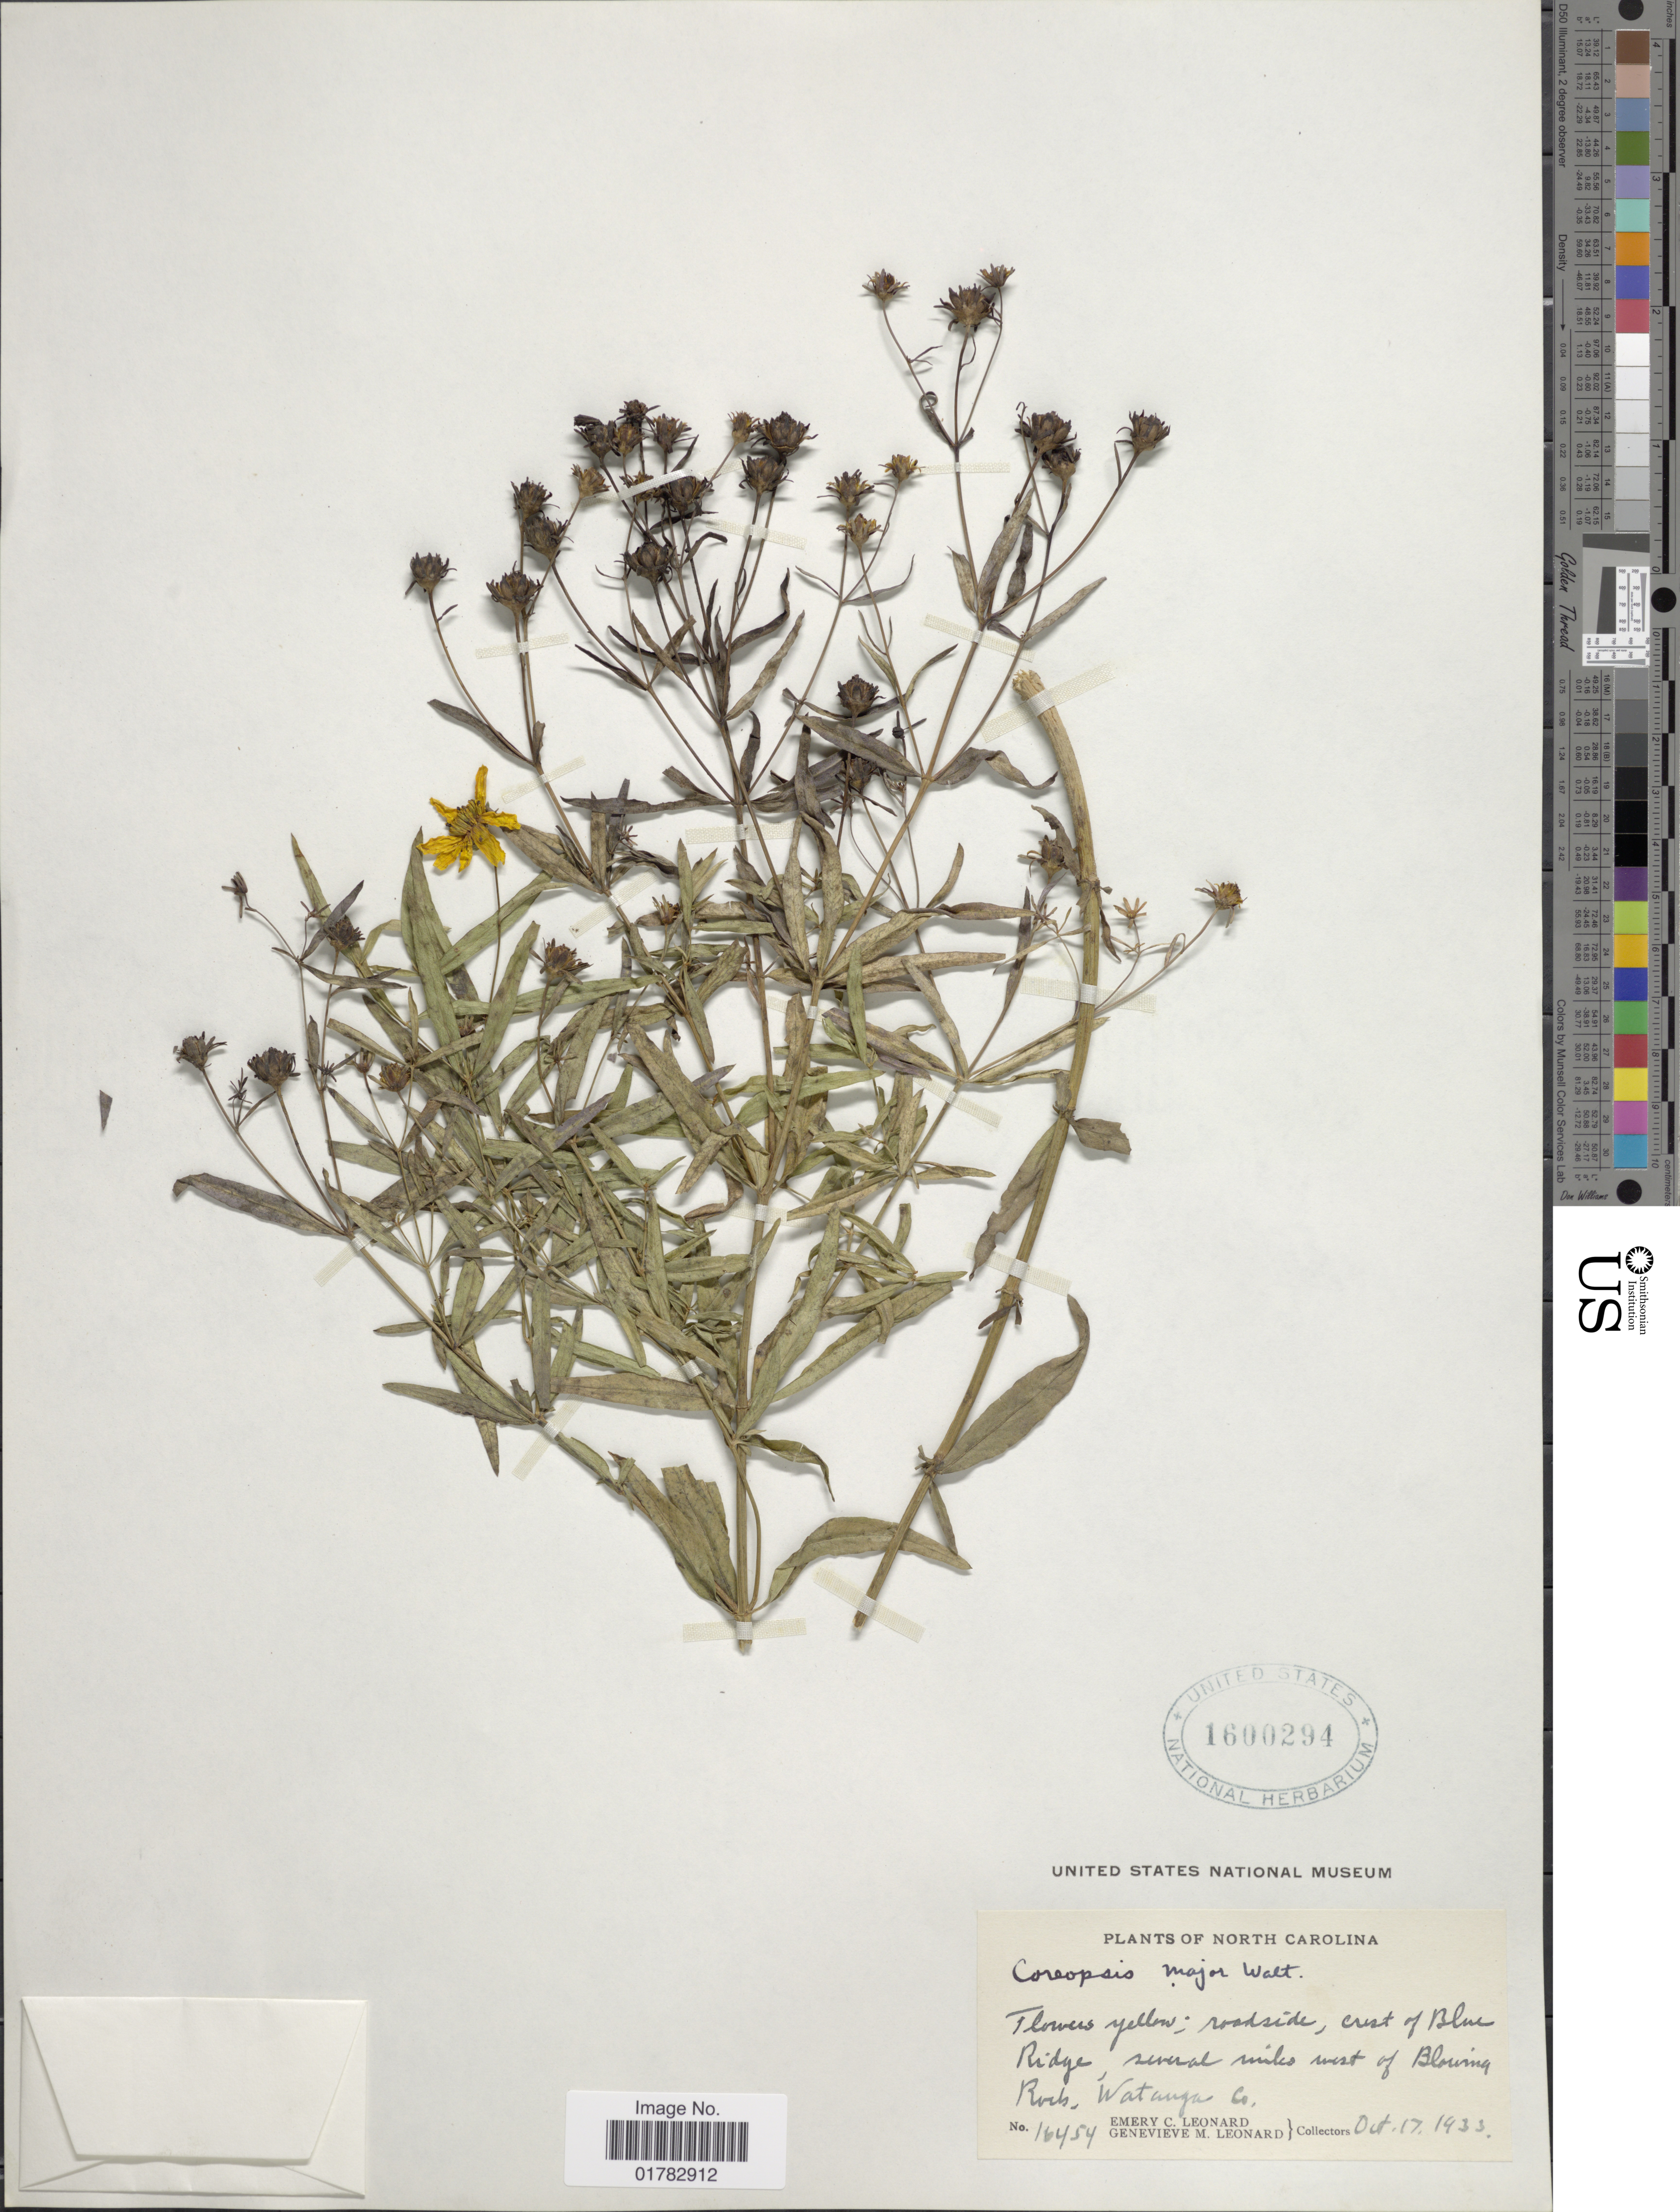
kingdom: Plantae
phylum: Tracheophyta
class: Magnoliopsida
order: Asterales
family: Asteraceae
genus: Coreopsis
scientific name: Coreopsis major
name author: Walter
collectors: E. C. Leonard & G. M. Leonard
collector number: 16454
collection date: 1933-10-17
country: United States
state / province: North Carolina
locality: Ridge, several miles west of Blowing Rock, Watauga Co.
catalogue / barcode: US 1600294